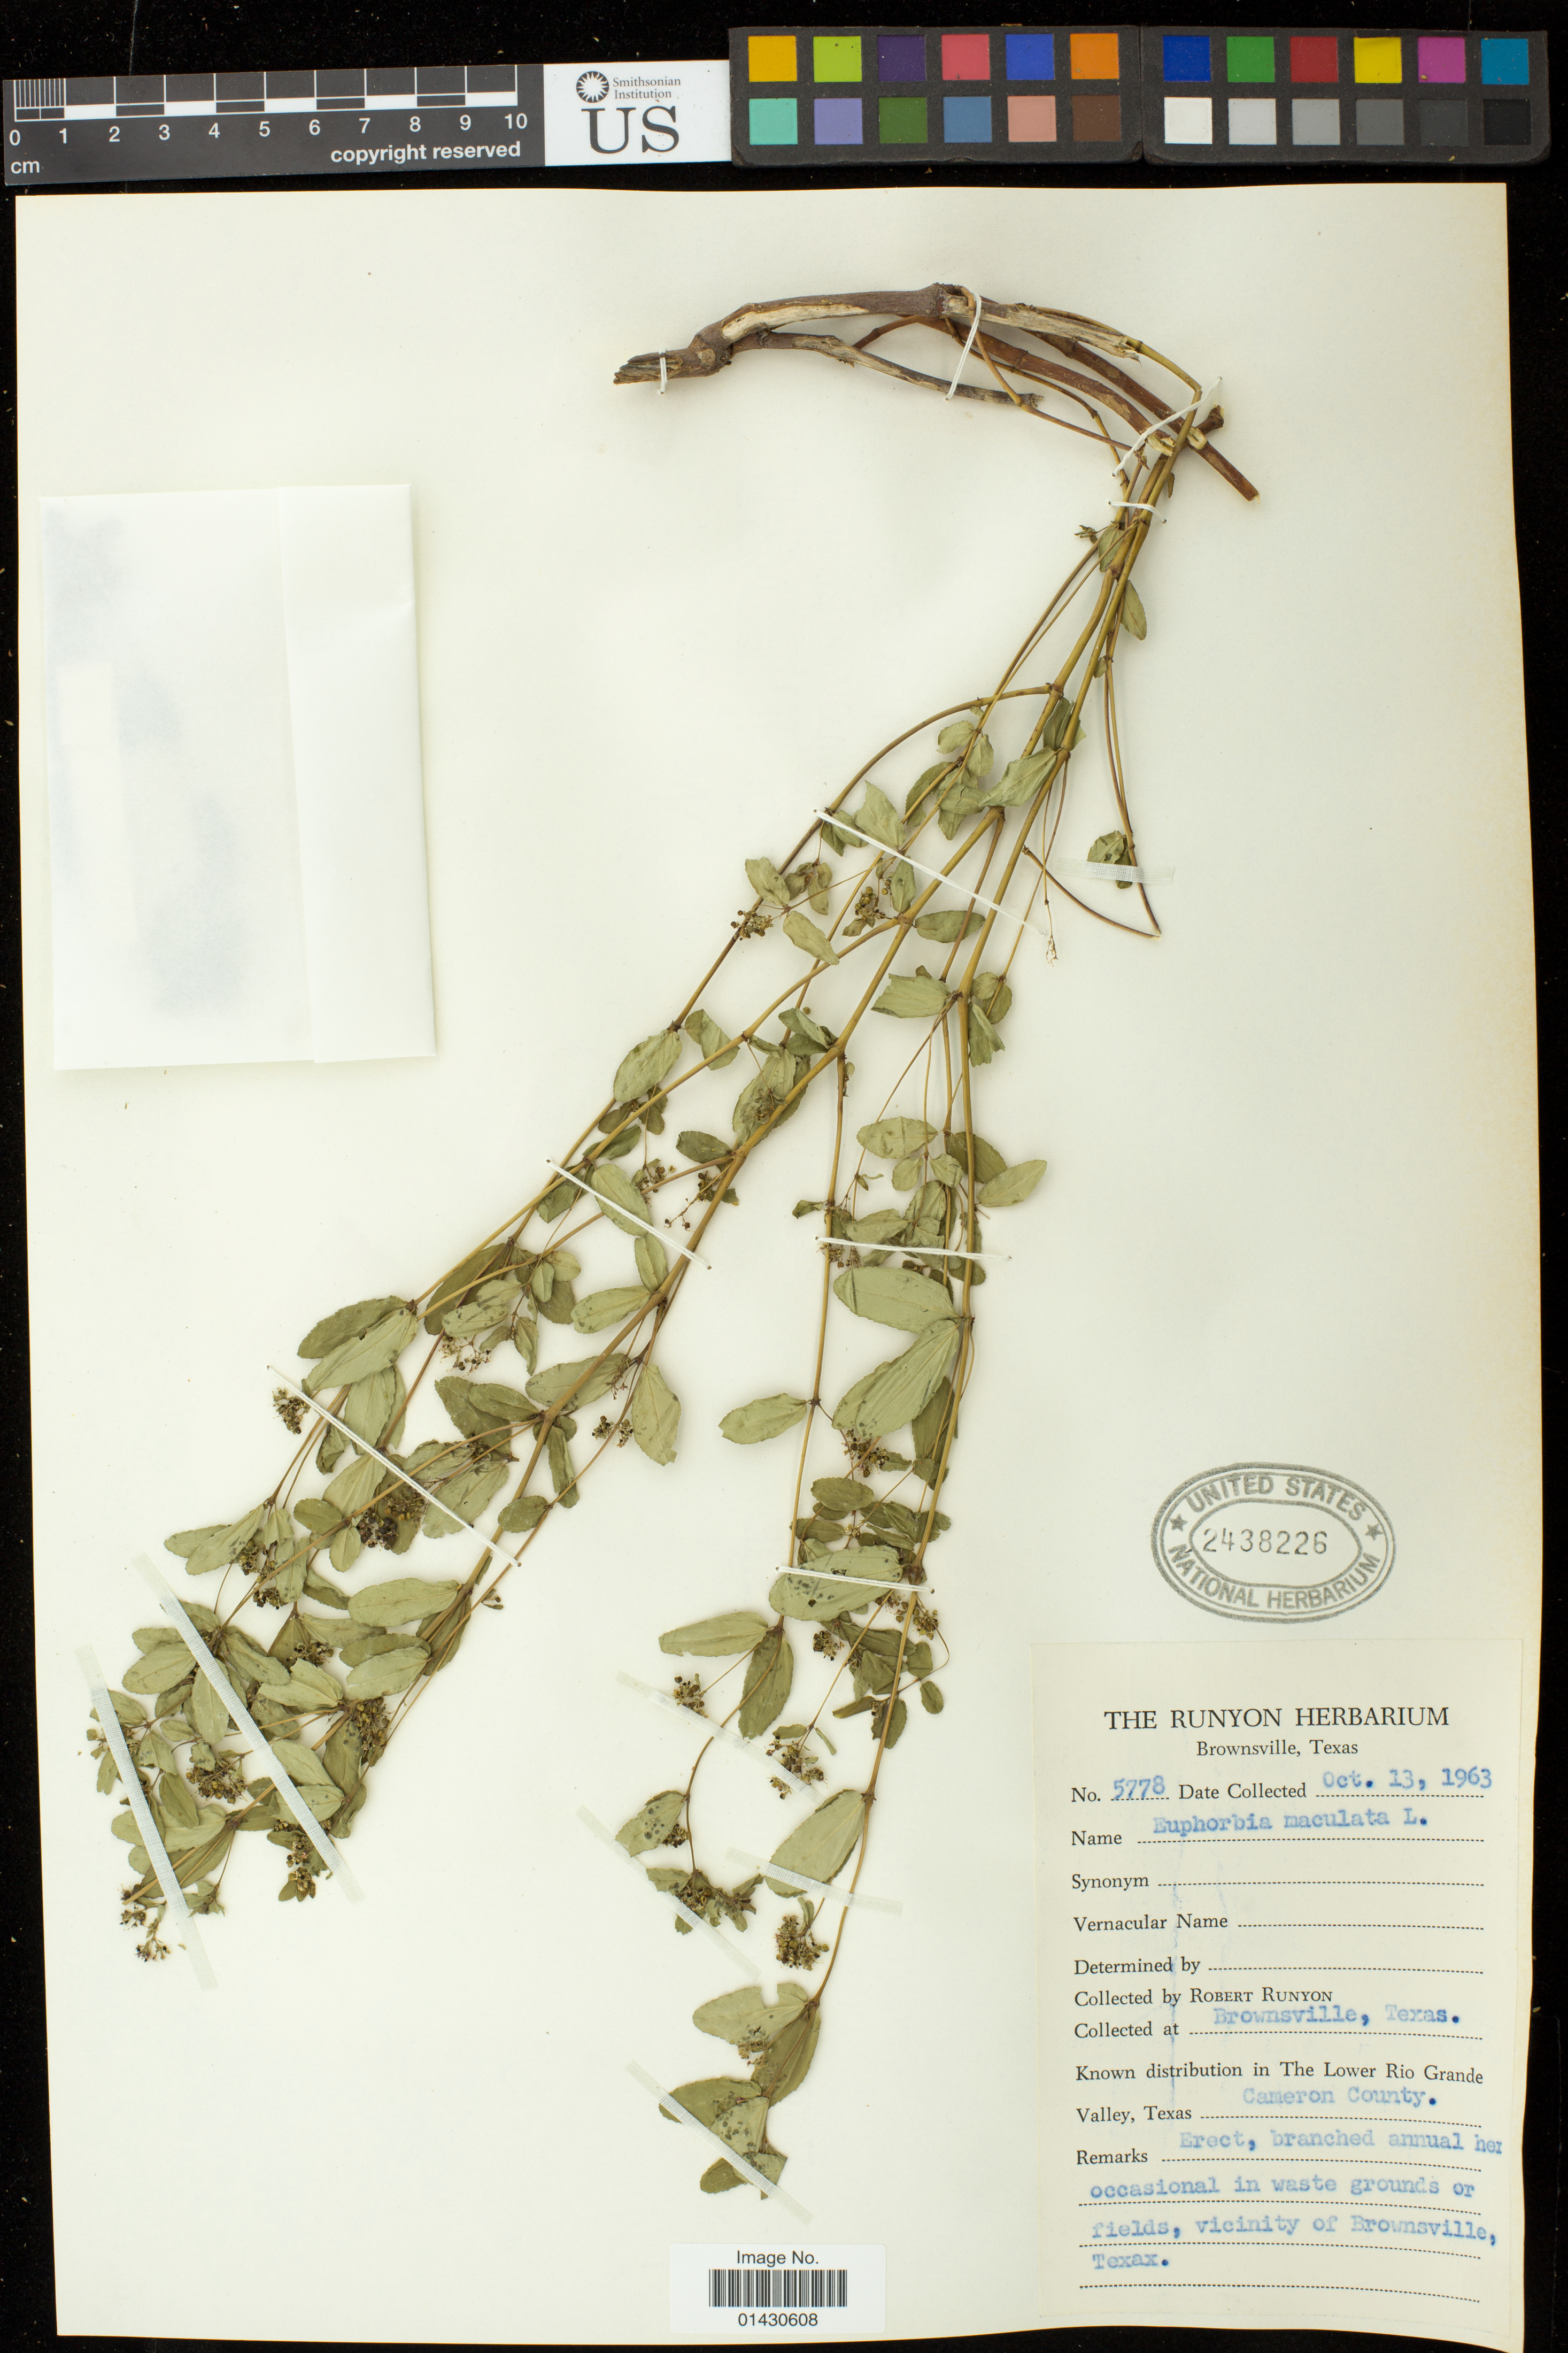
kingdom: Plantae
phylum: Tracheophyta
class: Magnoliopsida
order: Malpighiales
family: Euphorbiaceae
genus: Euphorbia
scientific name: Euphorbia maculata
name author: L.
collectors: R. Runyon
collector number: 5778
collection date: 1963-10-13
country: United States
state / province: Texas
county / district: Cameron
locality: Vicinity of Brownsville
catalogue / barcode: US 2438226